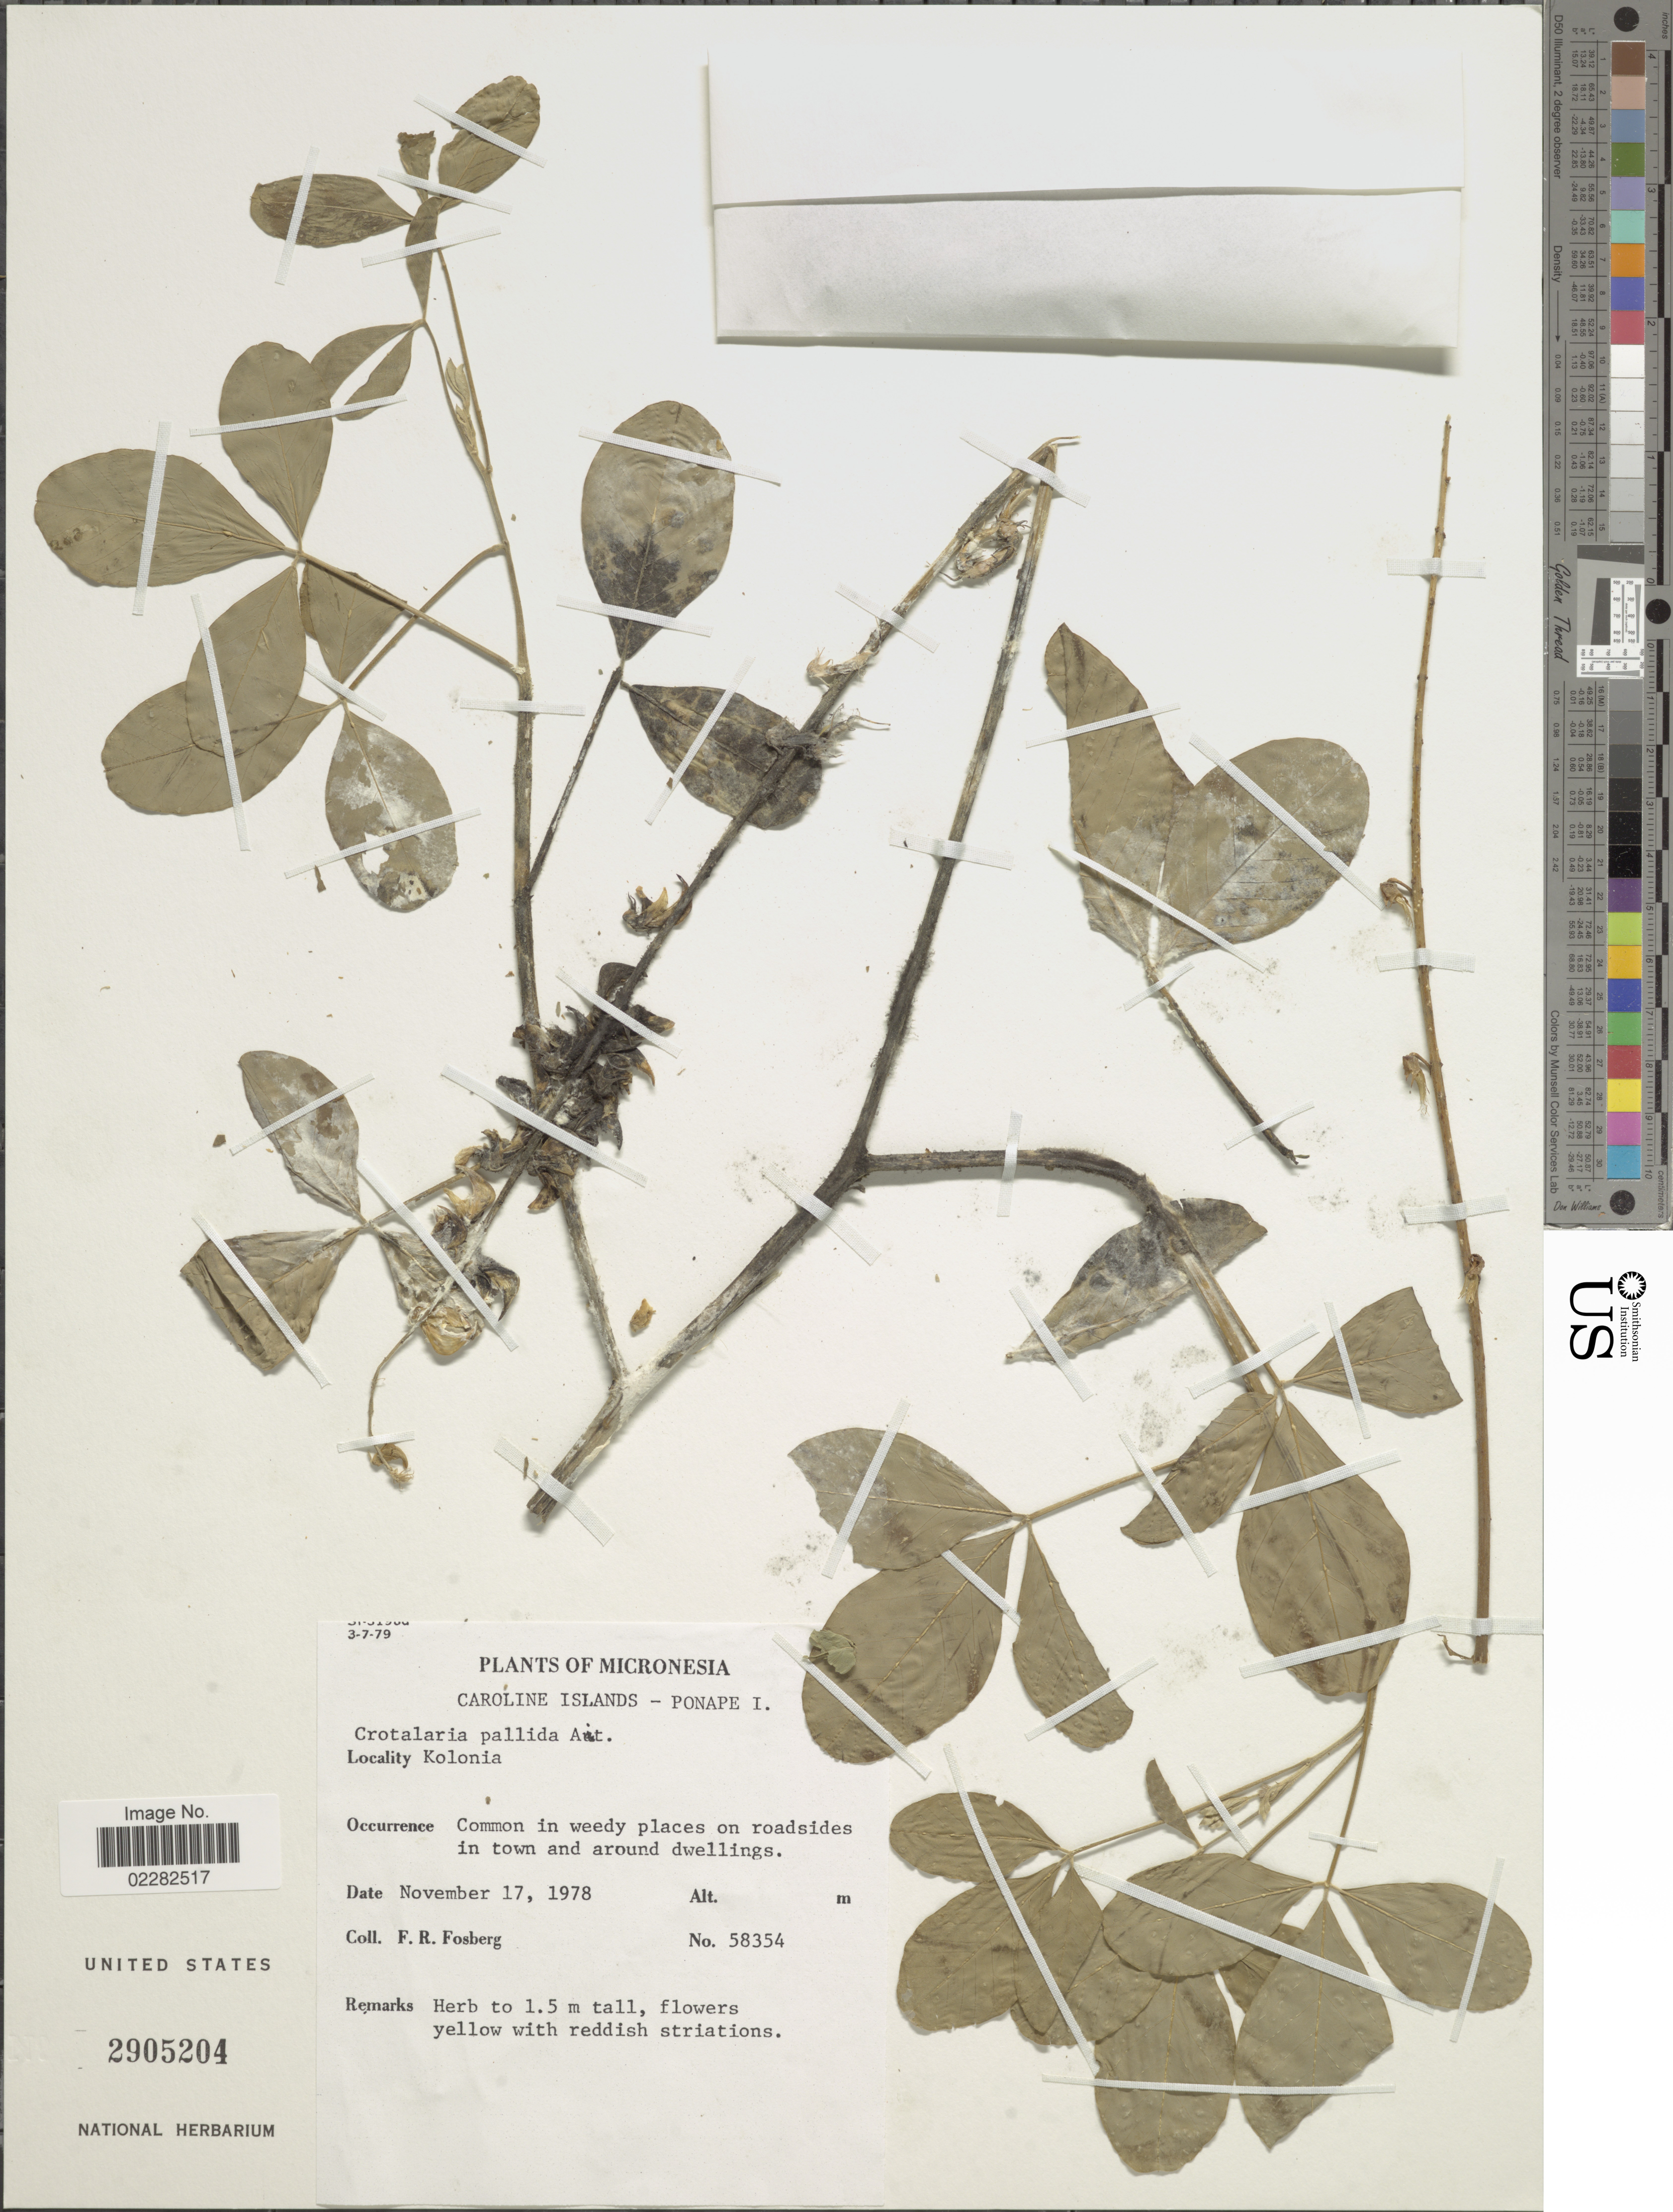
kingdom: Plantae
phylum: Tracheophyta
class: Magnoliopsida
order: Fabales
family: Fabaceae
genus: Crotalaria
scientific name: Crotalaria pallida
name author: Aiton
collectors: F. R. Fosberg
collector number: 58354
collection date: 1978-11-17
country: Micronesia, Federated States of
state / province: Pohnpei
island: Pohnpei [Ponape]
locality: Caroline Islands-Ponape I., Kolonia, common in weedy places on roadsides in town an around dwellings.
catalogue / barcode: US 2905204